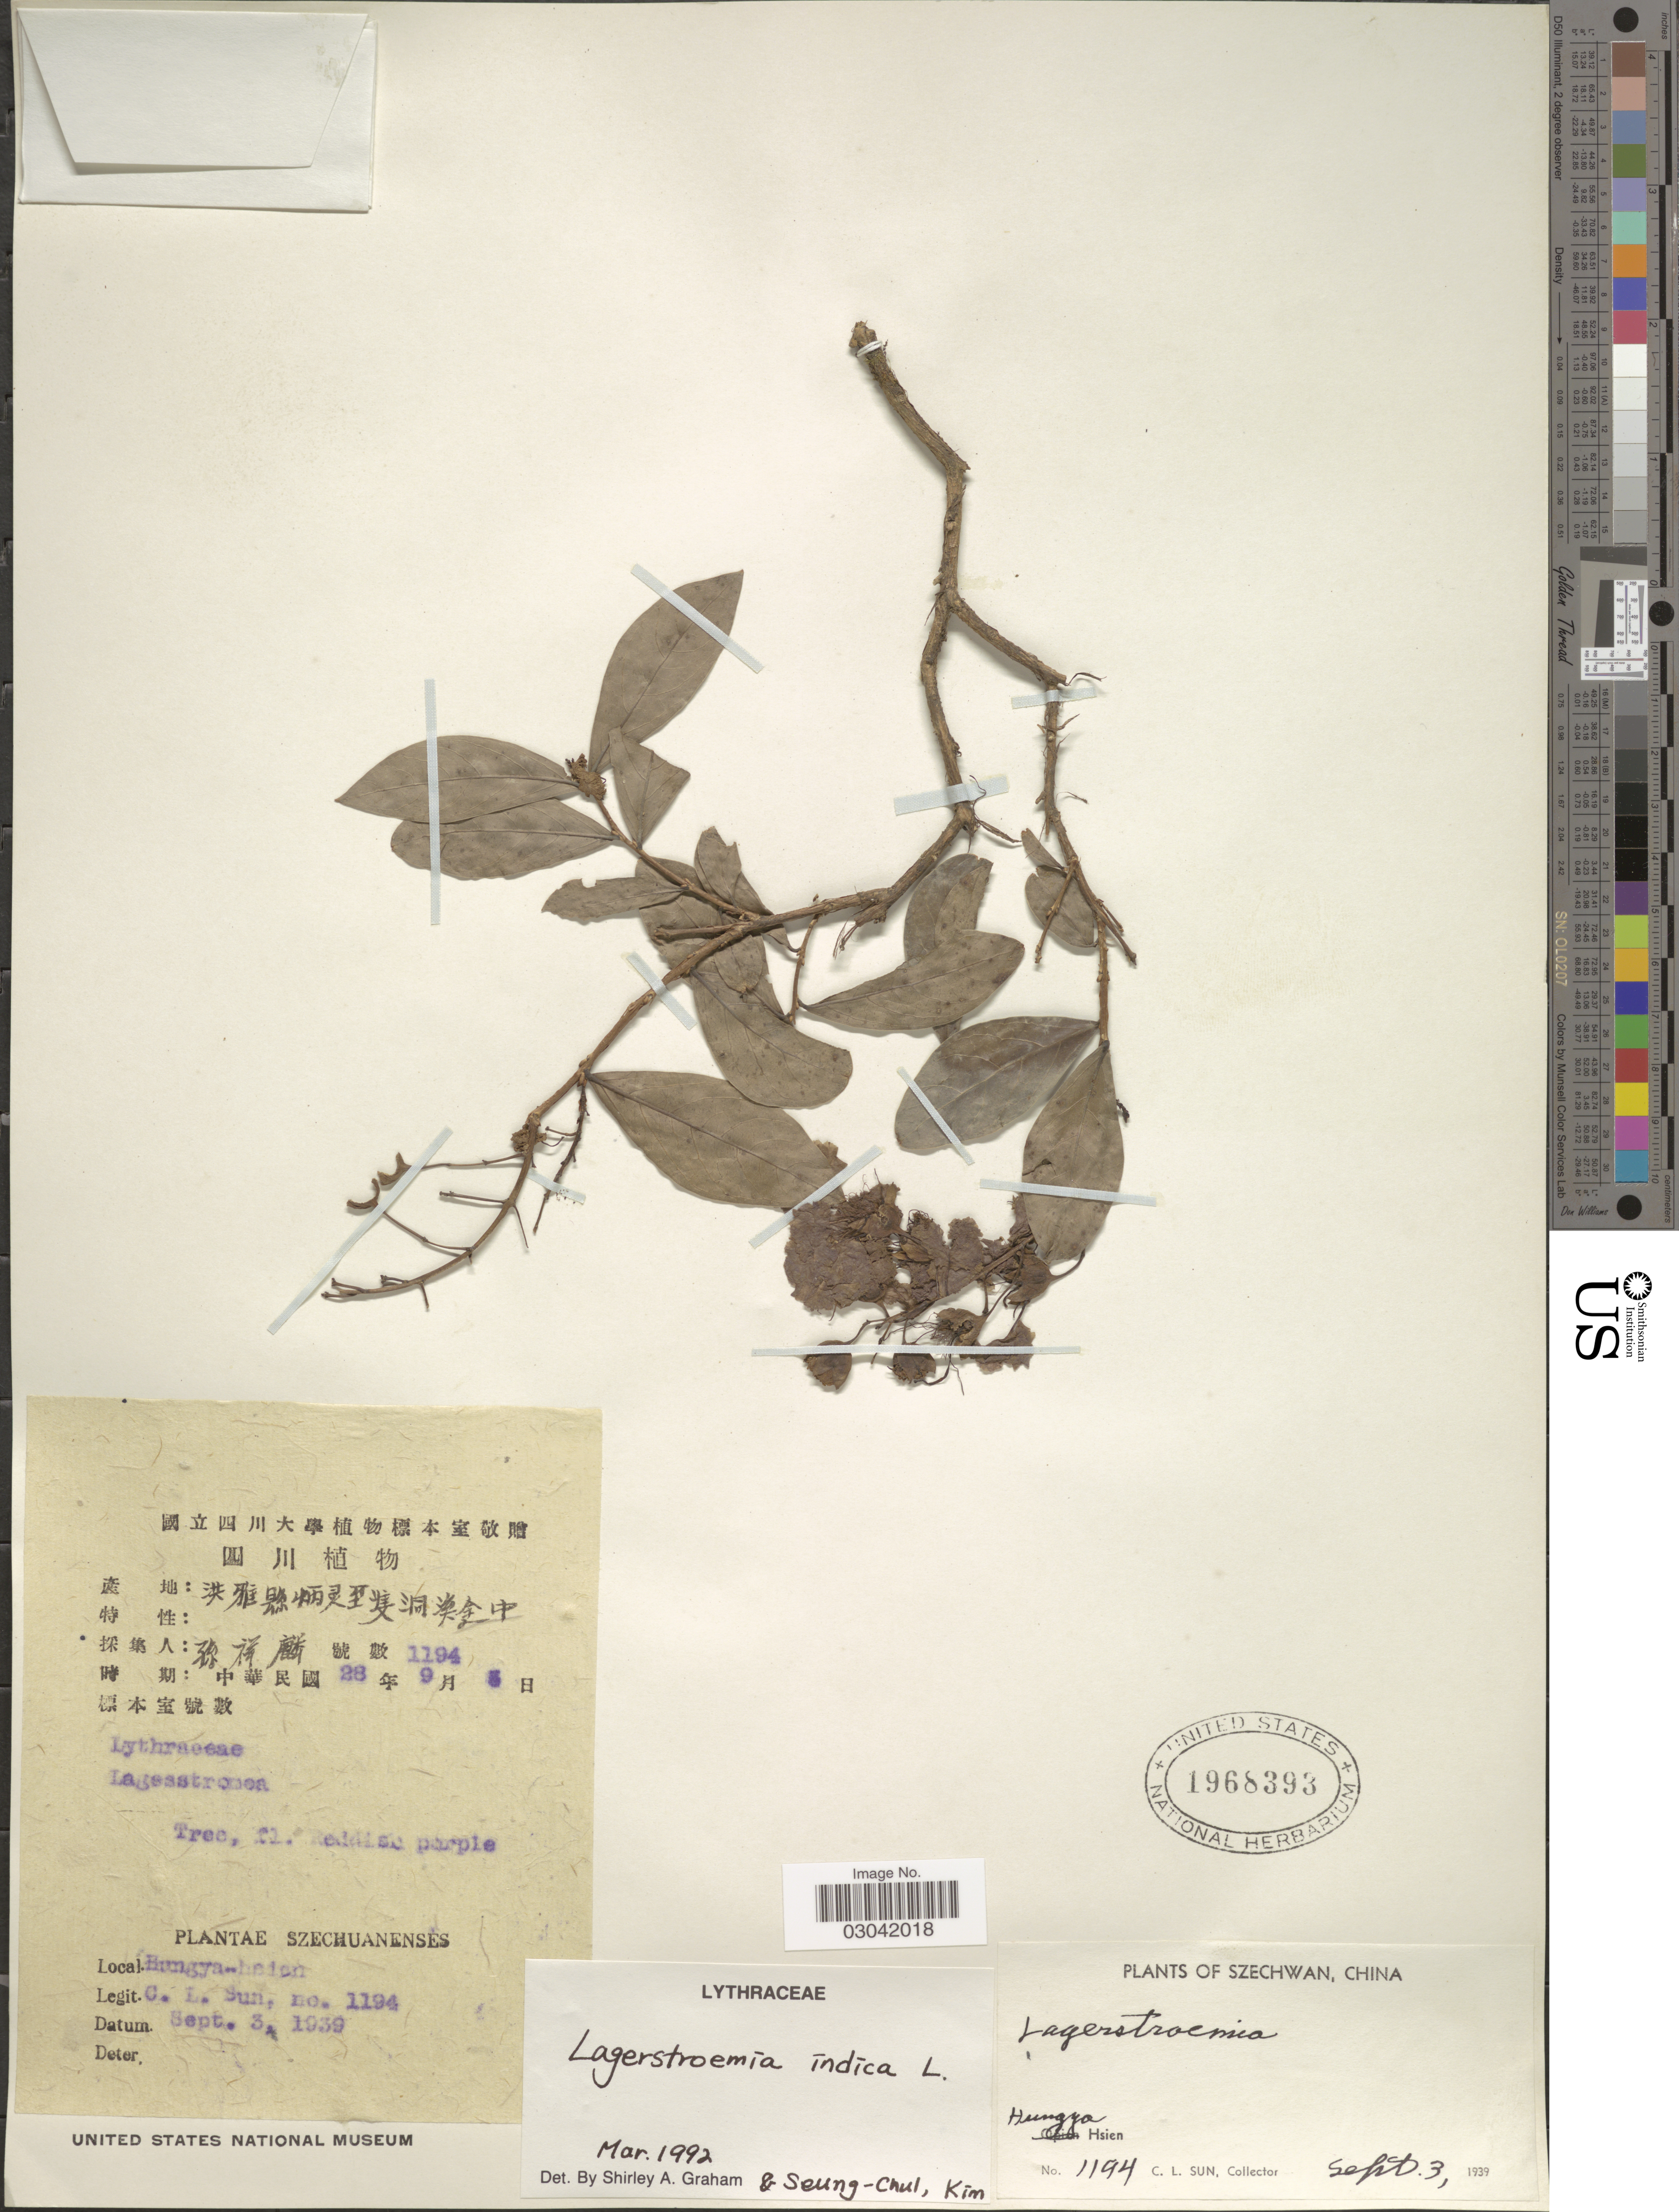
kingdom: Plantae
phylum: Tracheophyta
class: Magnoliopsida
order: Myrtales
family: Lythraceae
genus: Lagerstroemia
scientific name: Lagerstroemia indica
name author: L.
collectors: C. Sun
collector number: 1194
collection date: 1939-09-03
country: China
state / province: Sichuan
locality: Szechwan. Hungya-Hsien.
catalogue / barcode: US 1968393